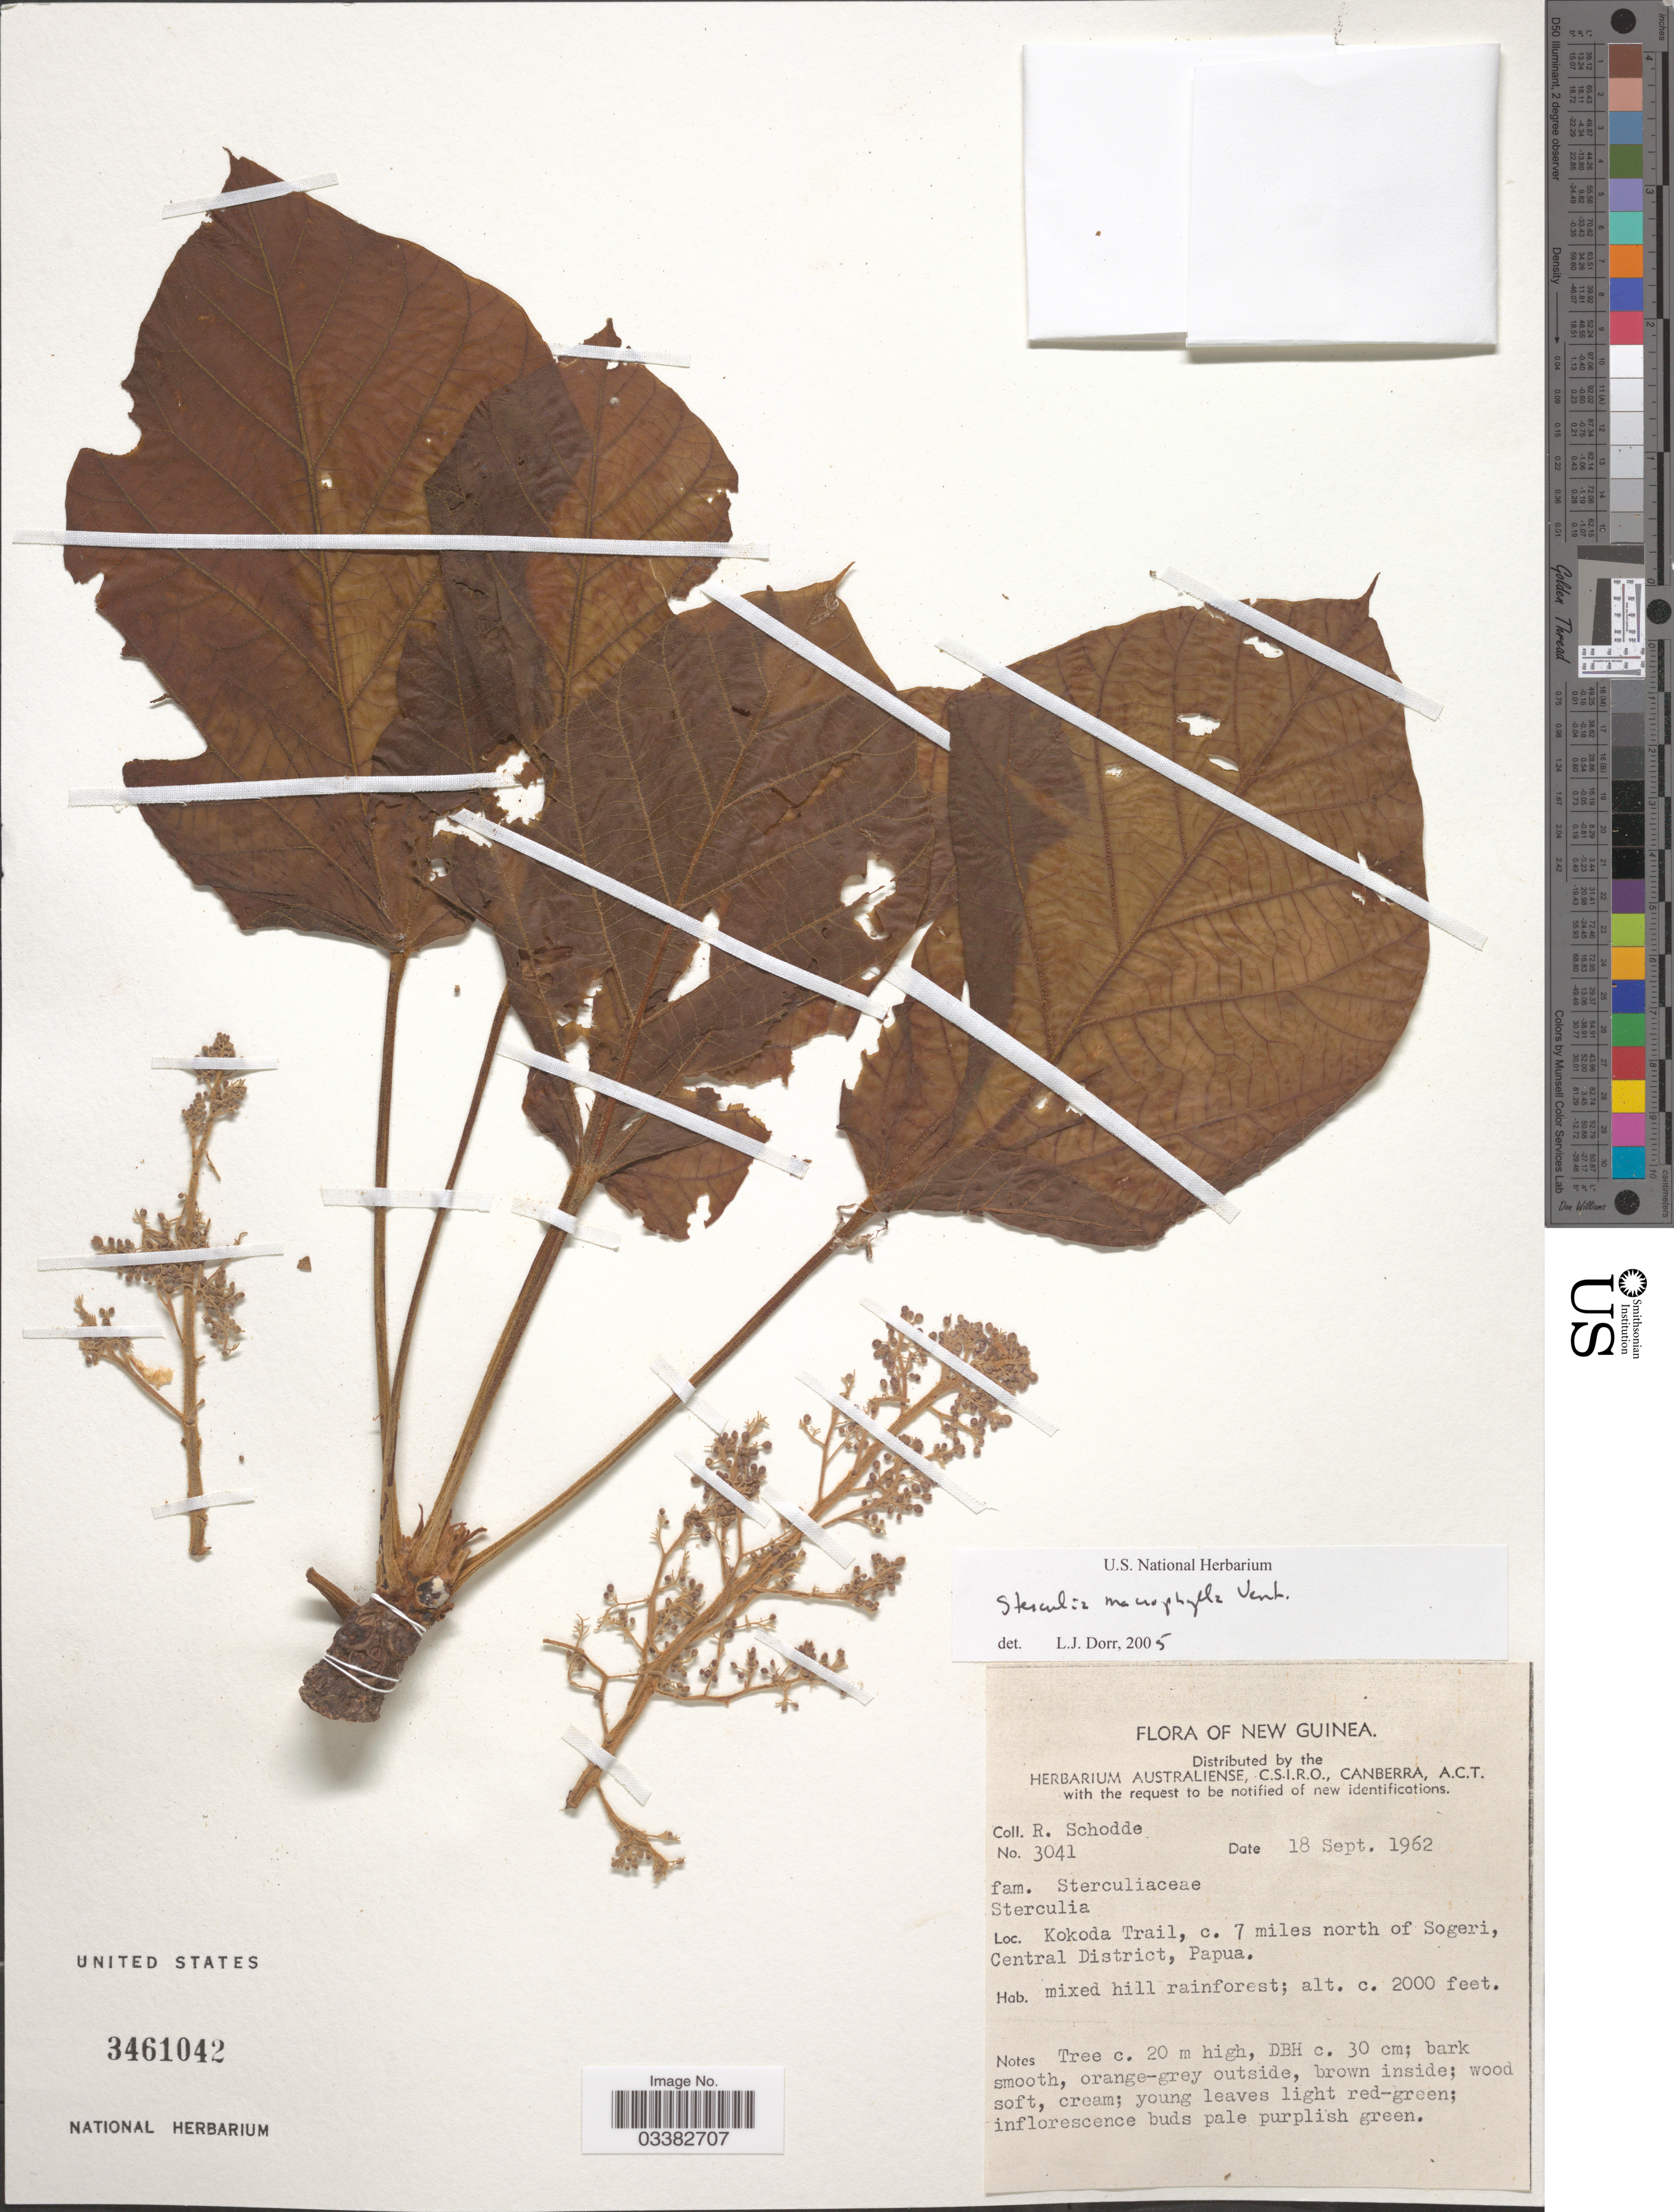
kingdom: Plantae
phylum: Tracheophyta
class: Magnoliopsida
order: Malvales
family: Malvaceae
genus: Sterculia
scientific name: Sterculia macrophylla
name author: Vent.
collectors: R. Schodde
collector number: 3041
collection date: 1962-09-18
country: Papua New Guinea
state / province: Central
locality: New Guinea. Kokoda Trail, c. 7 miles north of Sogeri, Central District, Papua.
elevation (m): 610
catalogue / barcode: US 3461042